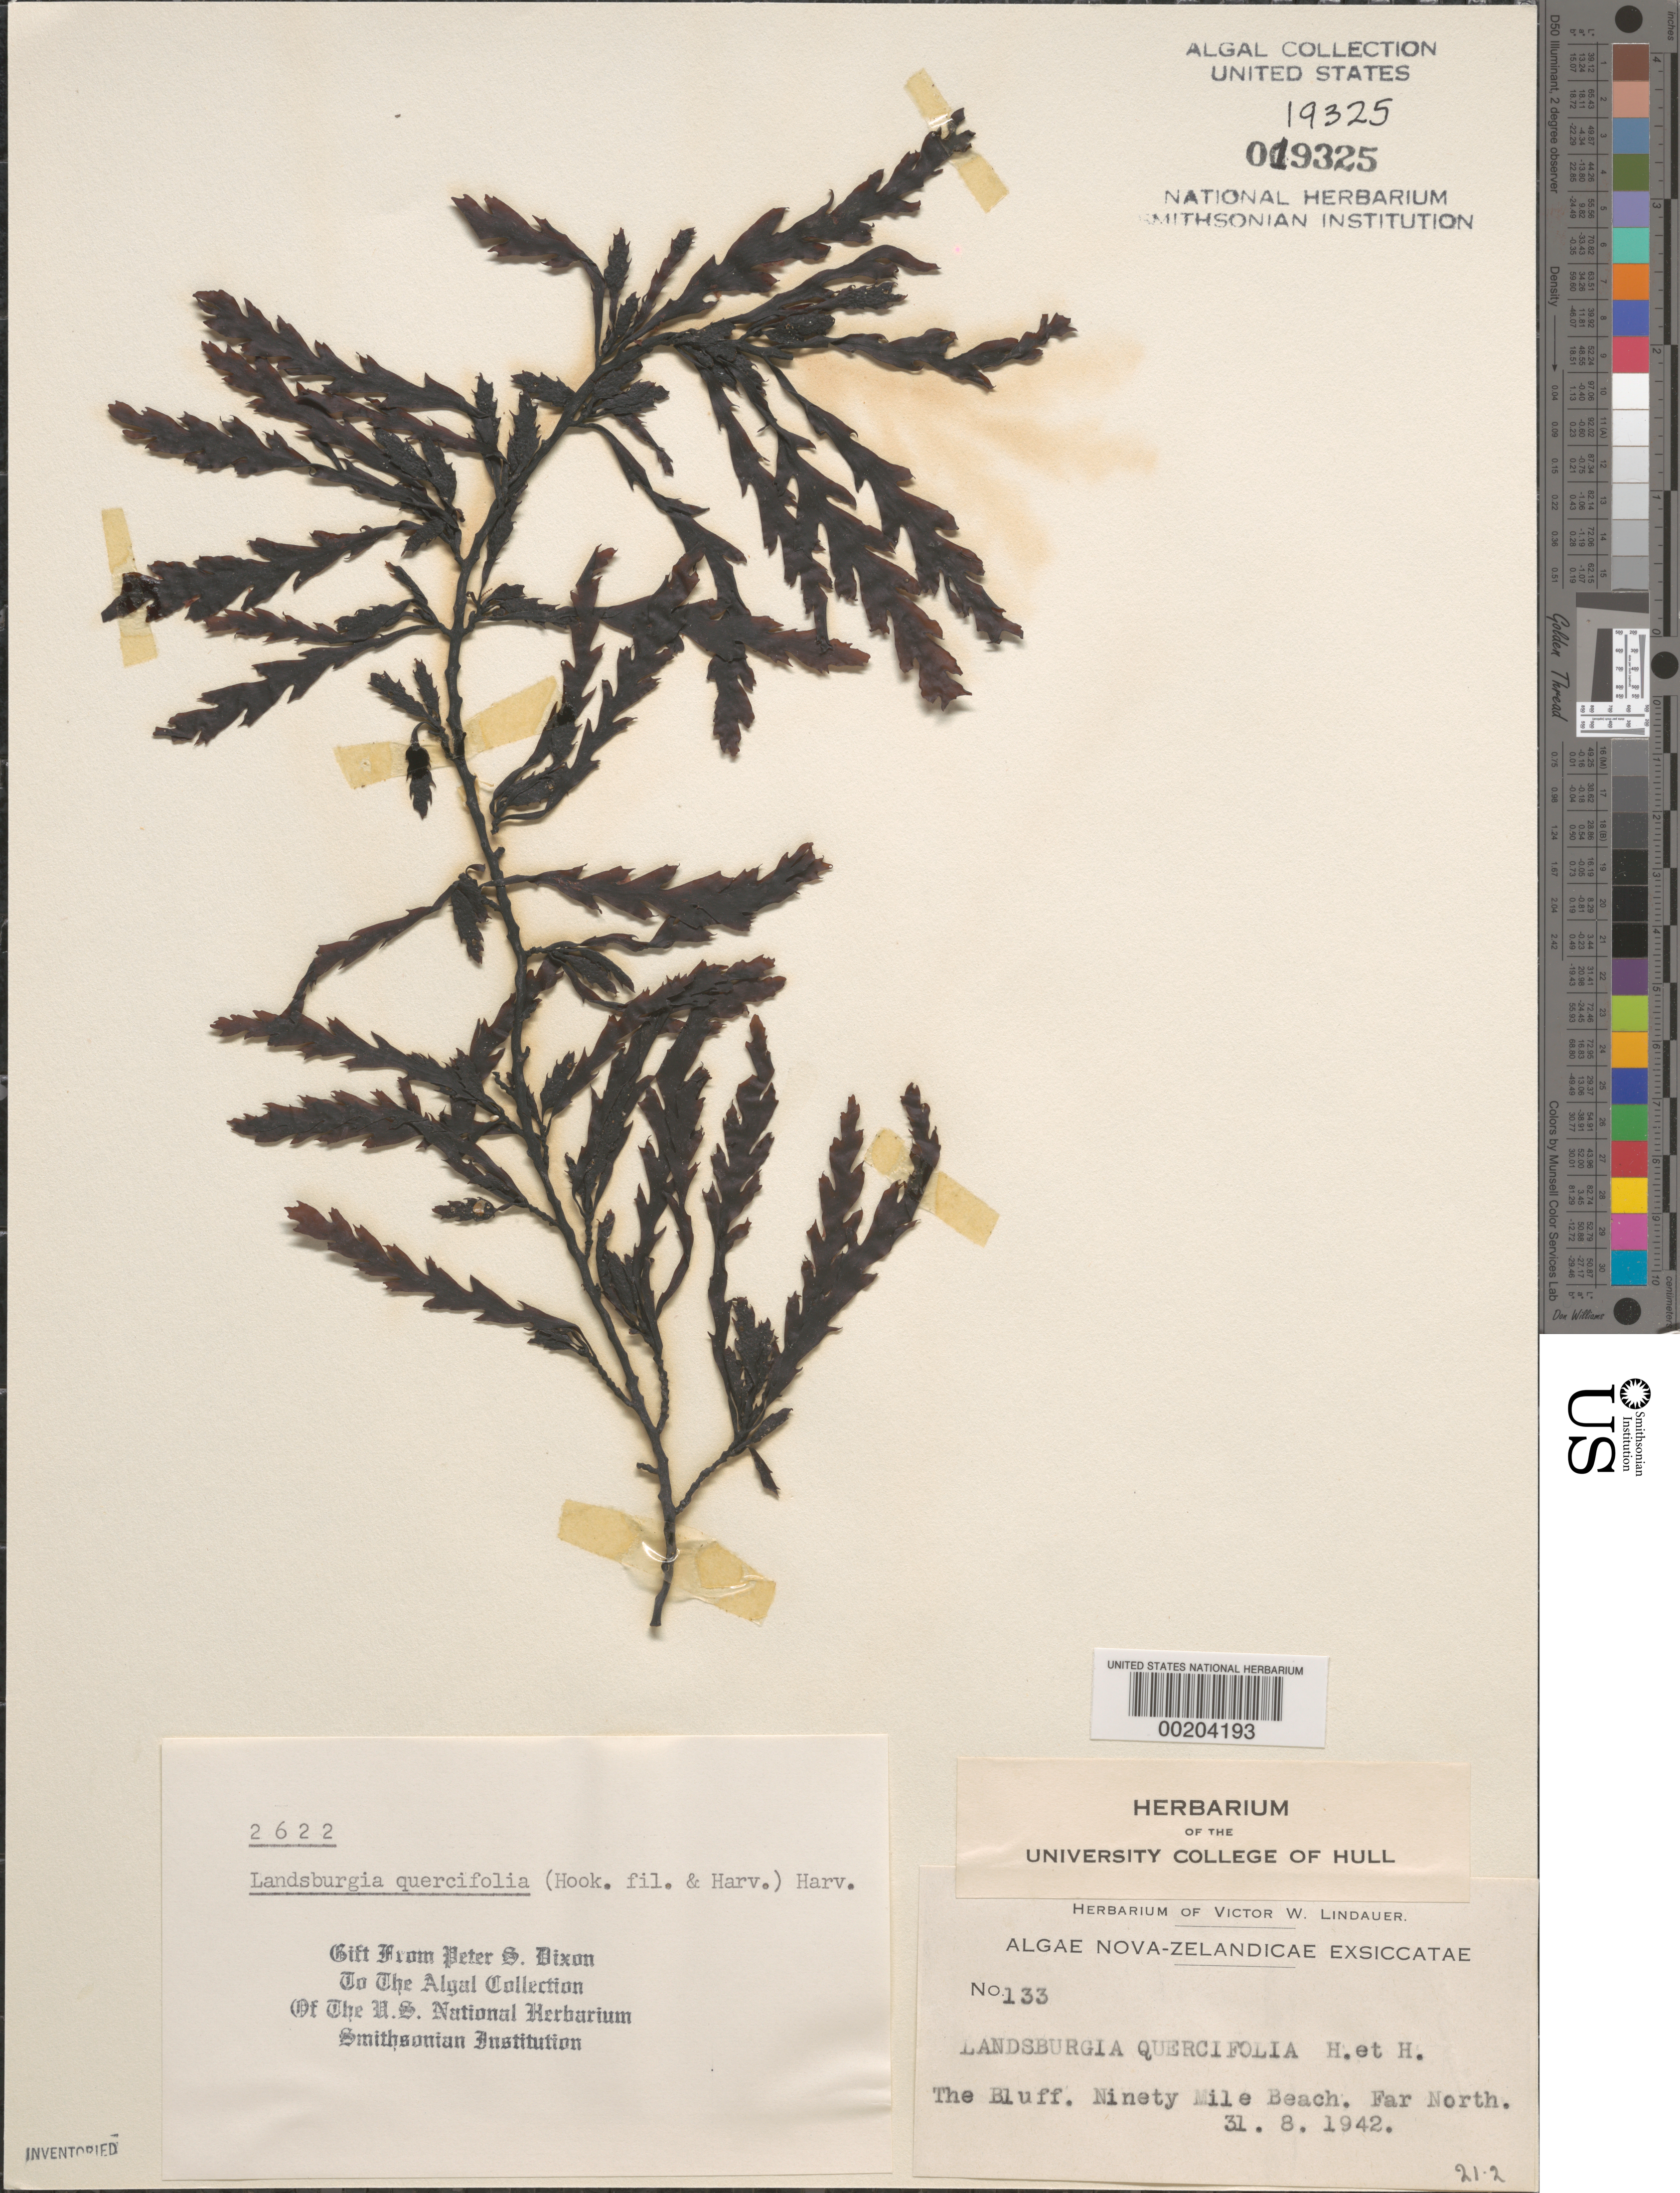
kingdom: Chromista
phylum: Ochrophyta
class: Phaeophyceae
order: Fucales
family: Sargassaceae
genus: Landsburgia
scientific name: Landsburgia quercifolia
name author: Harv.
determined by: Dixon, P. S.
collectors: V. Lindauer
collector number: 133 & PSD 2622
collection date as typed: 31 Aug 1942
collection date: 1942-08-31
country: New Zealand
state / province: Northland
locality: Far north, ninety mile beach, the bluff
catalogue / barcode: US 19325